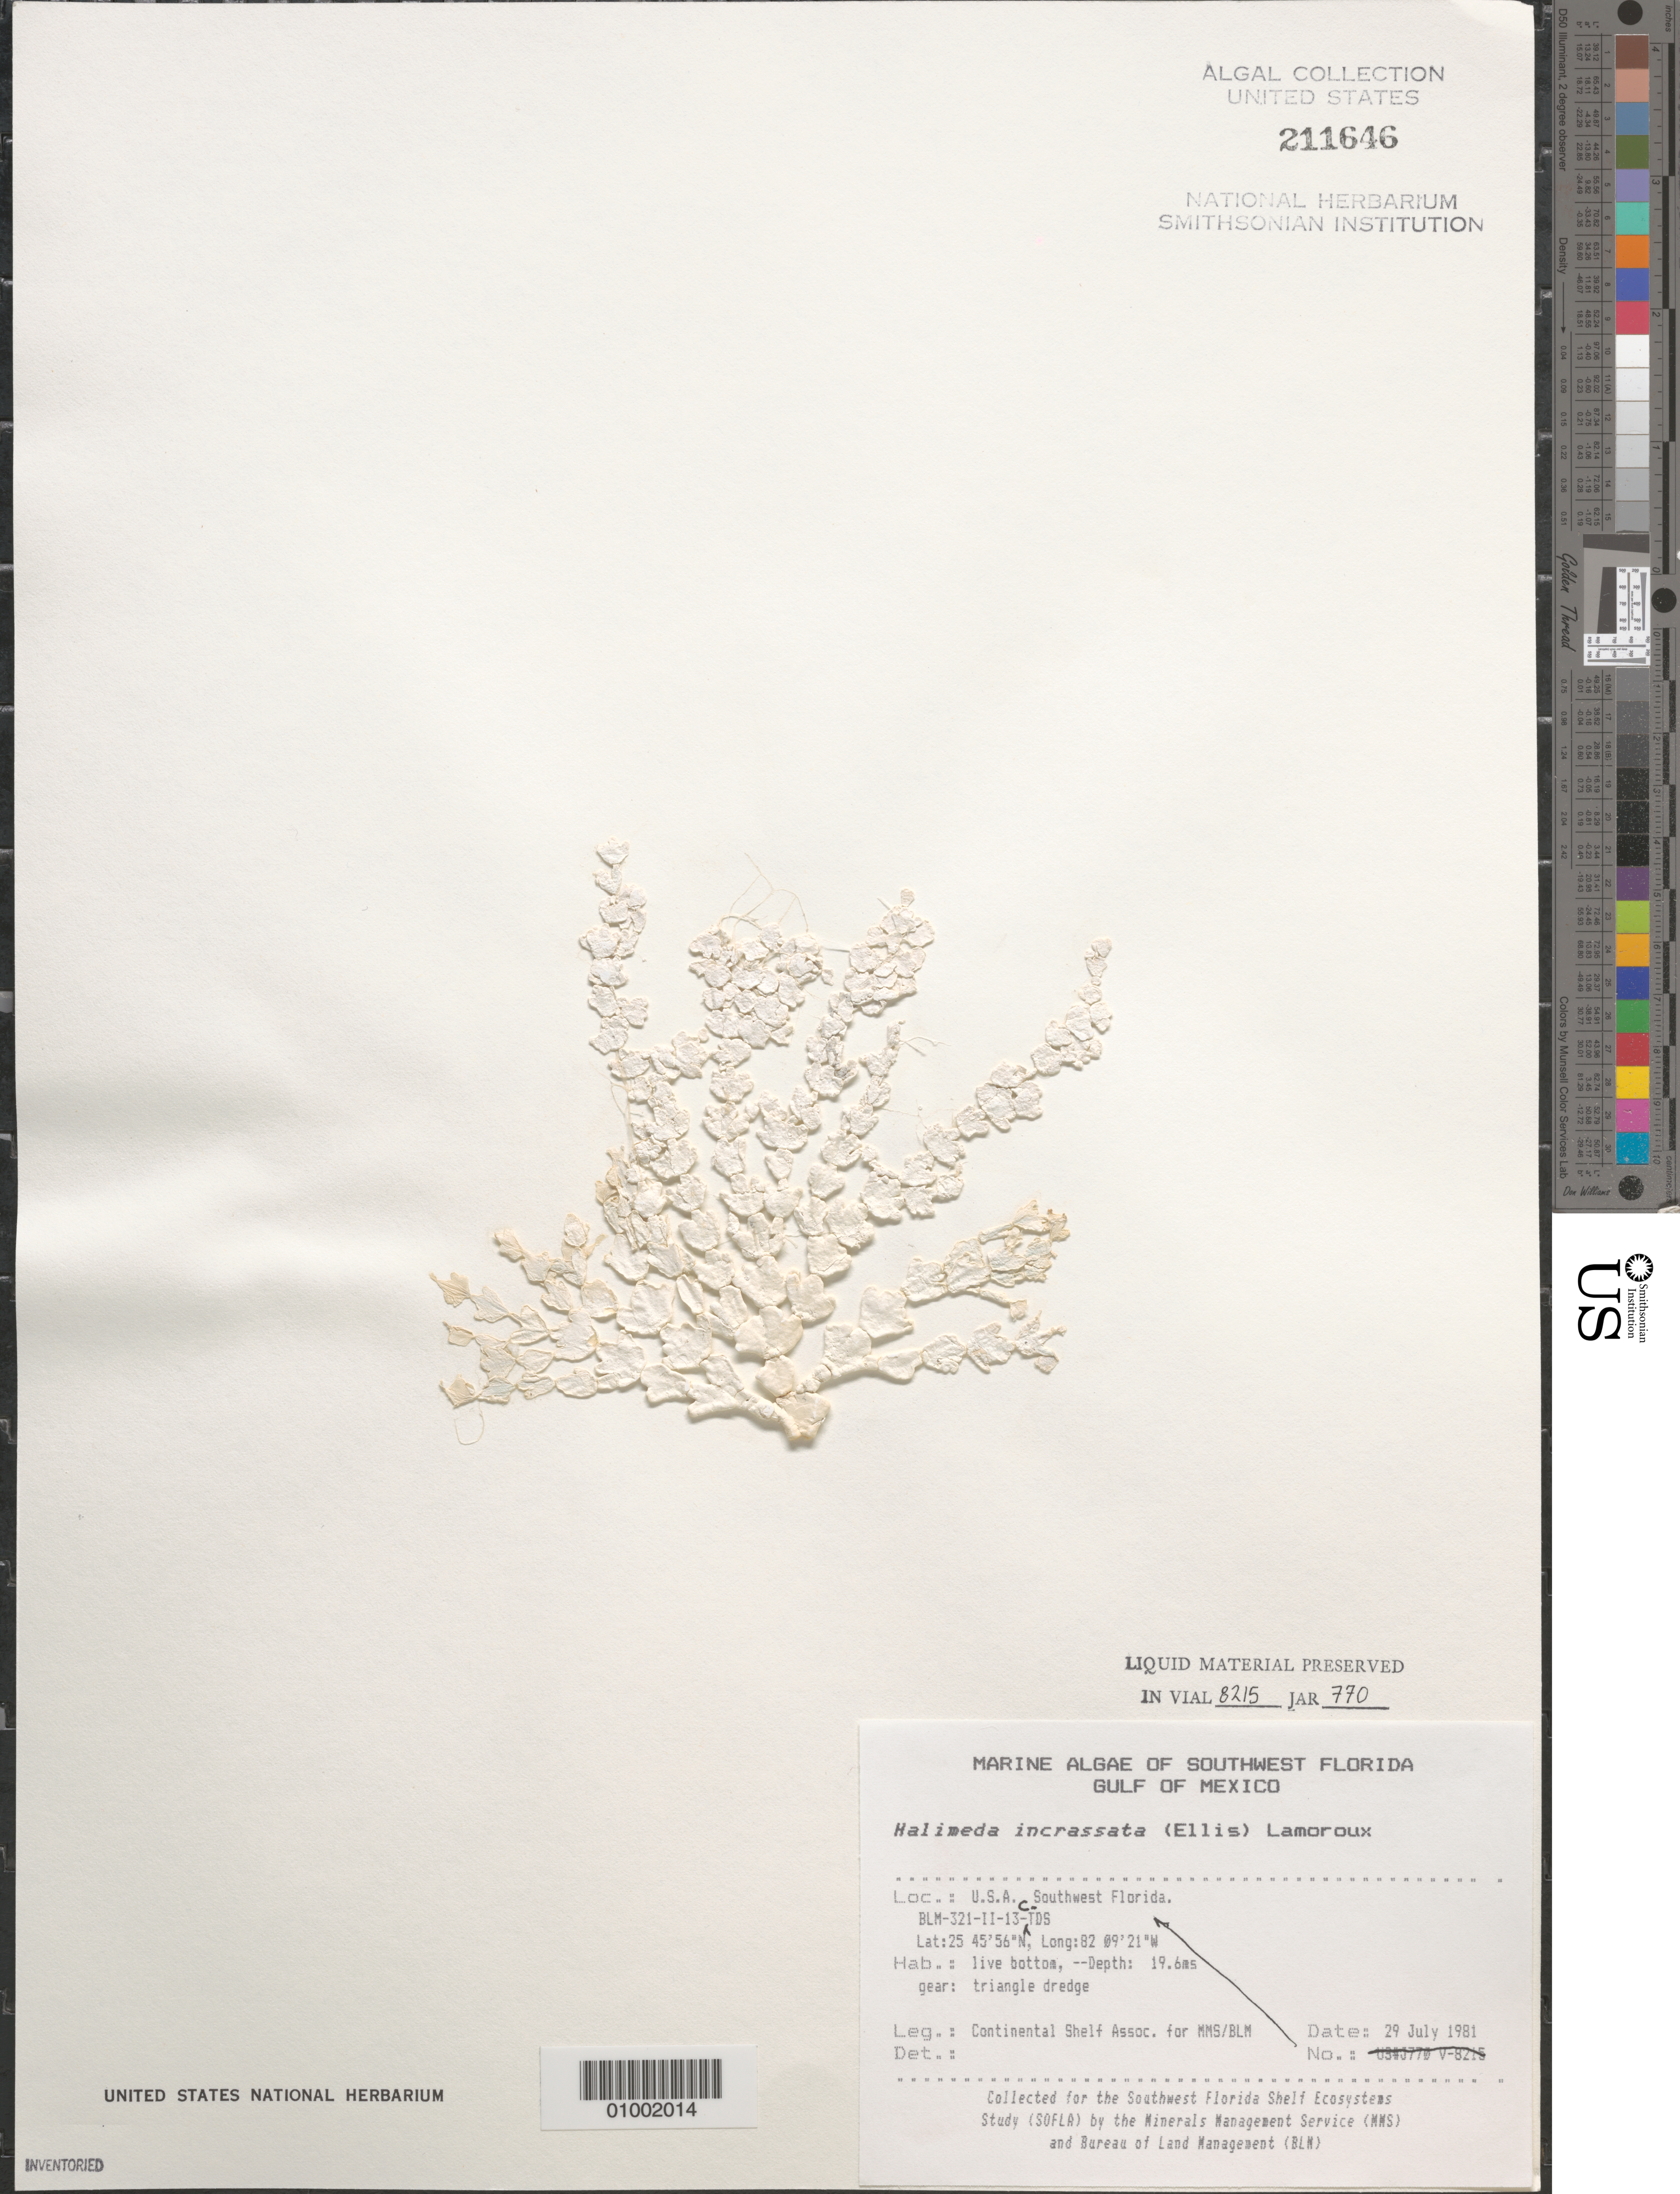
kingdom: Plantae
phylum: Chlorophyta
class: Ulvophyceae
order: Bryopsidales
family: Halimedaceae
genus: Halimeda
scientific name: Halimeda incrassata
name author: (J. Ellis) J.V.Lamouroux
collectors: Continental Shelf Associates for the MMS/BLM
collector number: BLM-321-II-13-C-TDS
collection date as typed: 29 Jul 1981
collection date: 1981-07-29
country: United States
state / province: Florida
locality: Gulf of Mexico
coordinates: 25 45'56"N, 82 09'21"W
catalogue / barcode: US 211646